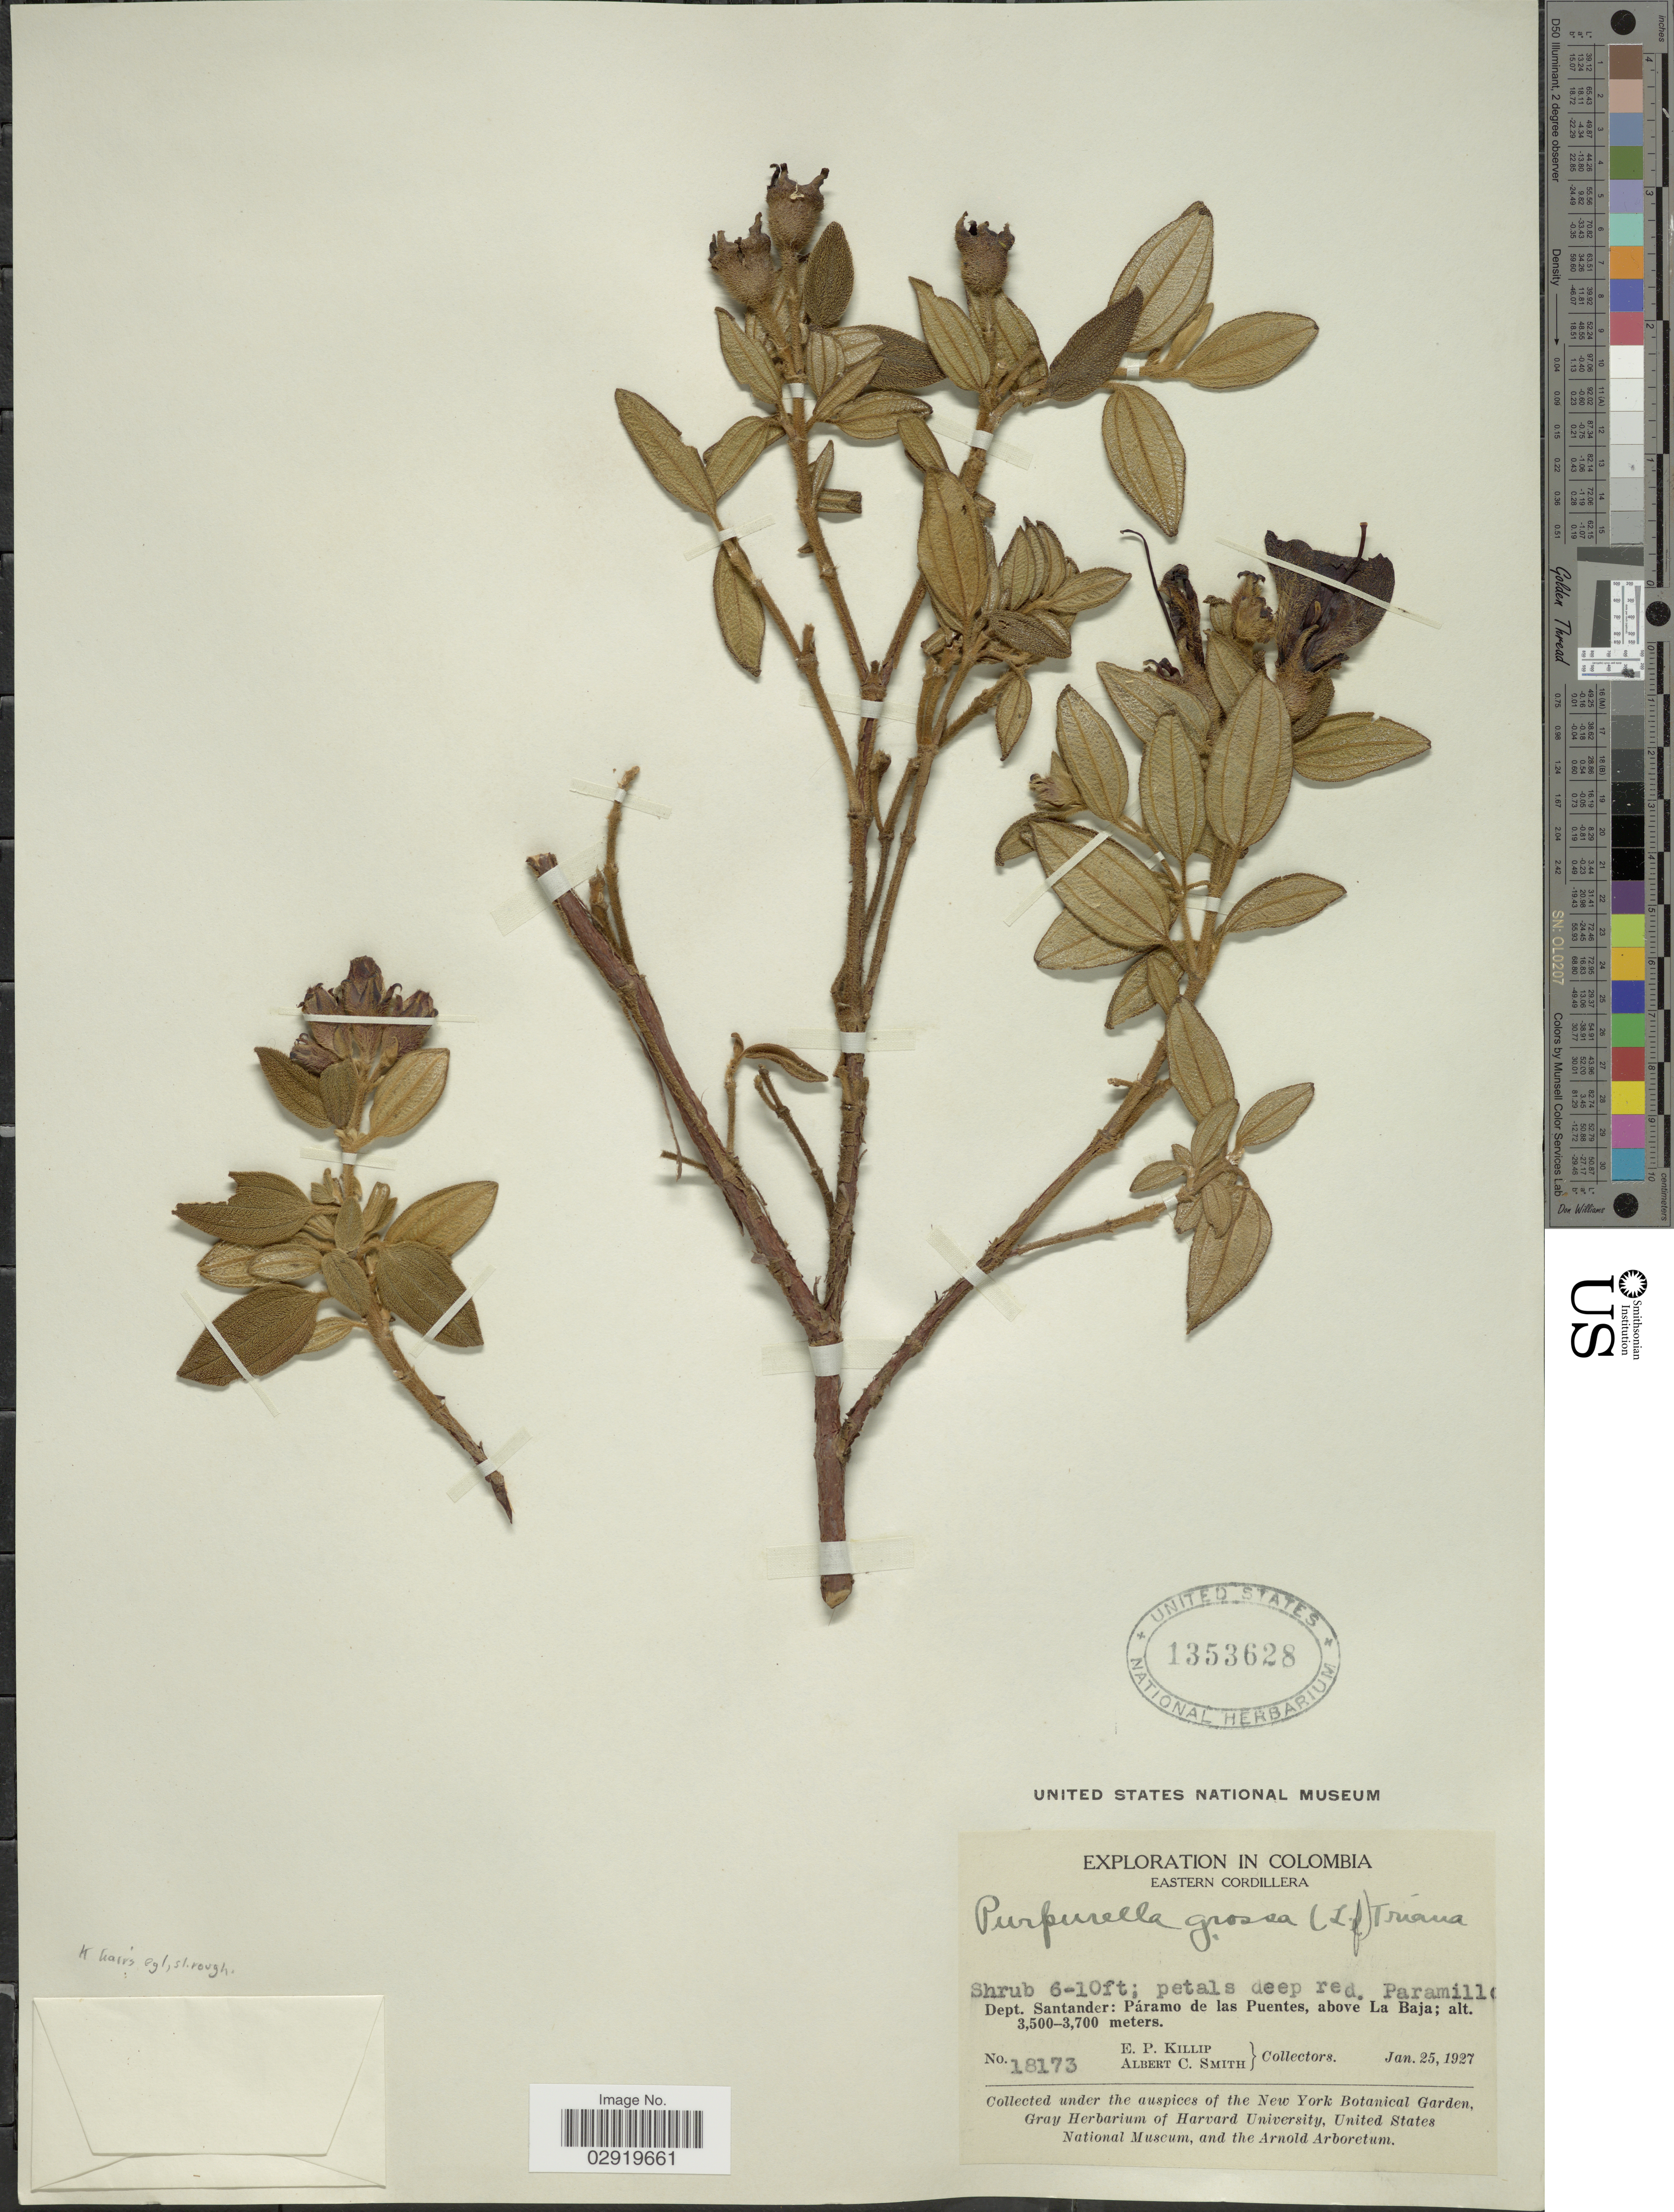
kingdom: Plantae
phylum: Tracheophyta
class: Magnoliopsida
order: Myrtales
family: Melastomataceae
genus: Chaetogastra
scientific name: Chaetogastra grossa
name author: (L. f.) P.J.F. Guim. & Michelang.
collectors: E. P. Killip & A. C. Smith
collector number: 18173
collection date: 1927-01-25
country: Colombia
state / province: Santander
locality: Eastern Cordillera. Dept. Santander: Páramo de las Puentes, above La Baja.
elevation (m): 3500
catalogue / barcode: US 1353628